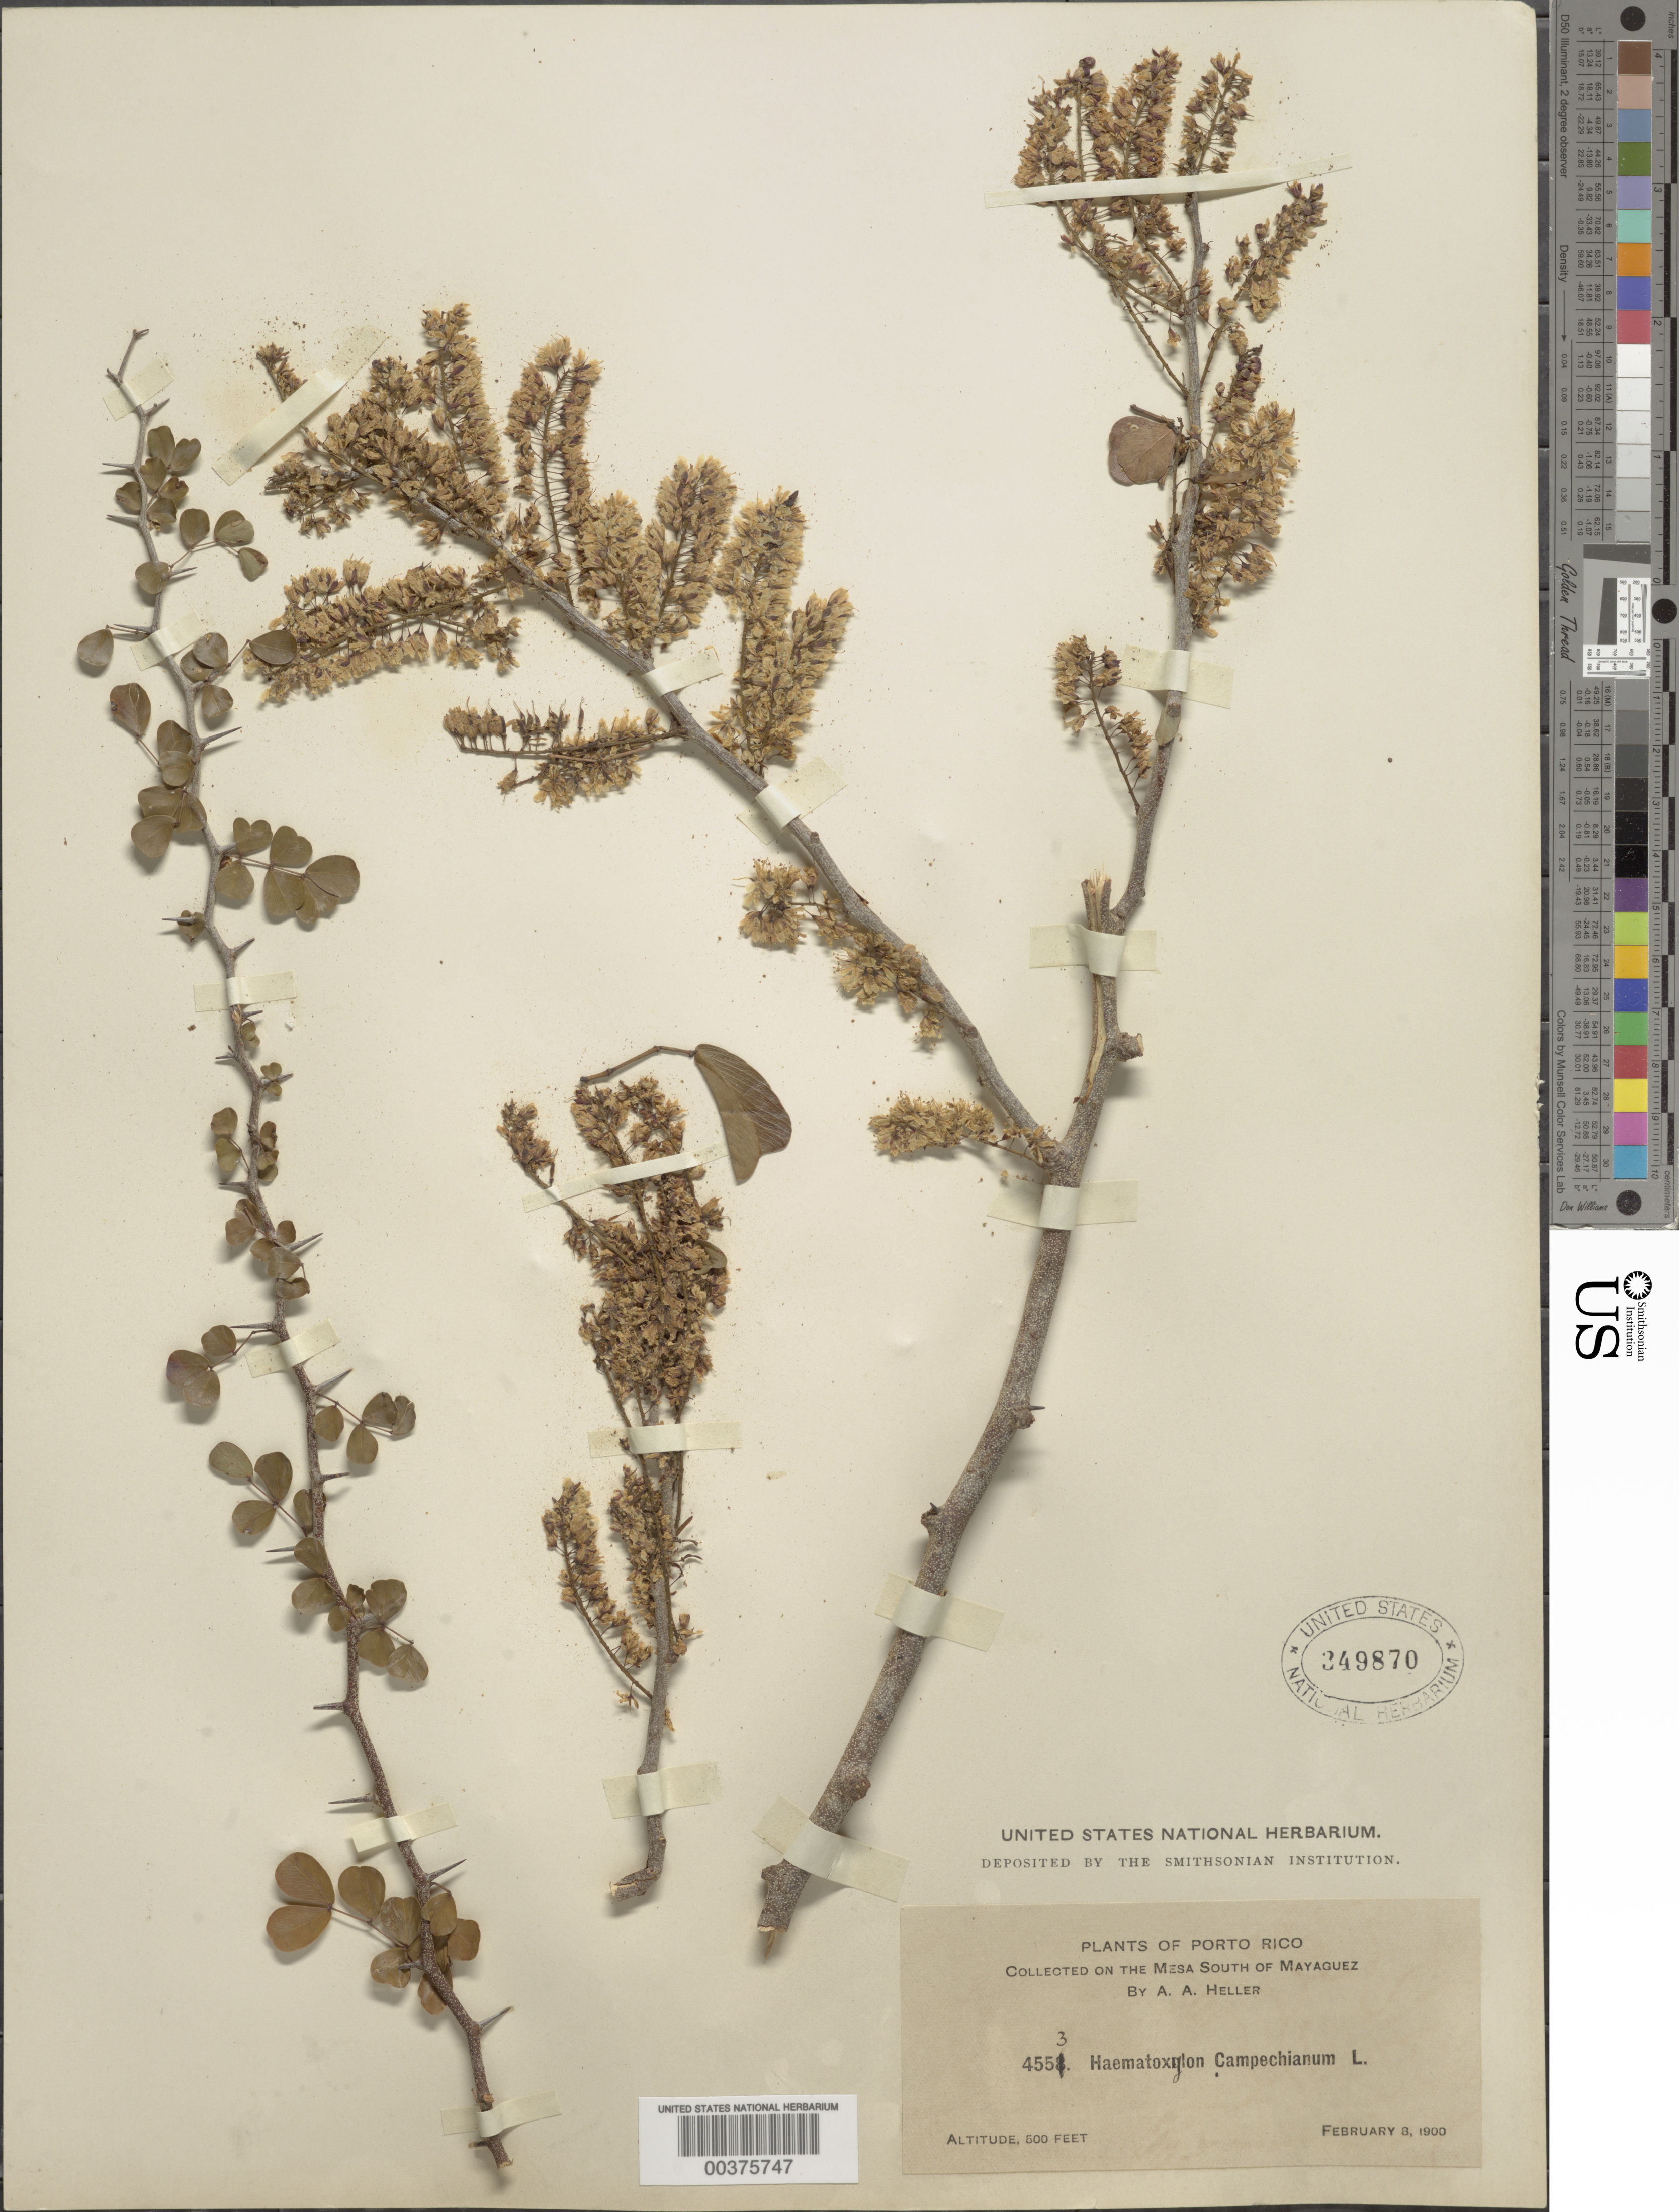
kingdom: Plantae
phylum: Tracheophyta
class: Magnoliopsida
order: Fabales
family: Fabaceae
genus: Haematoxylum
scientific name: Haematoxylum campechianum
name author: L.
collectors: A. A. Heller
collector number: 4553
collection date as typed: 03 Feb 1900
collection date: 1900-02-03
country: Puerto Rico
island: Greater Antilles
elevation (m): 152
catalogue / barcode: US 349870